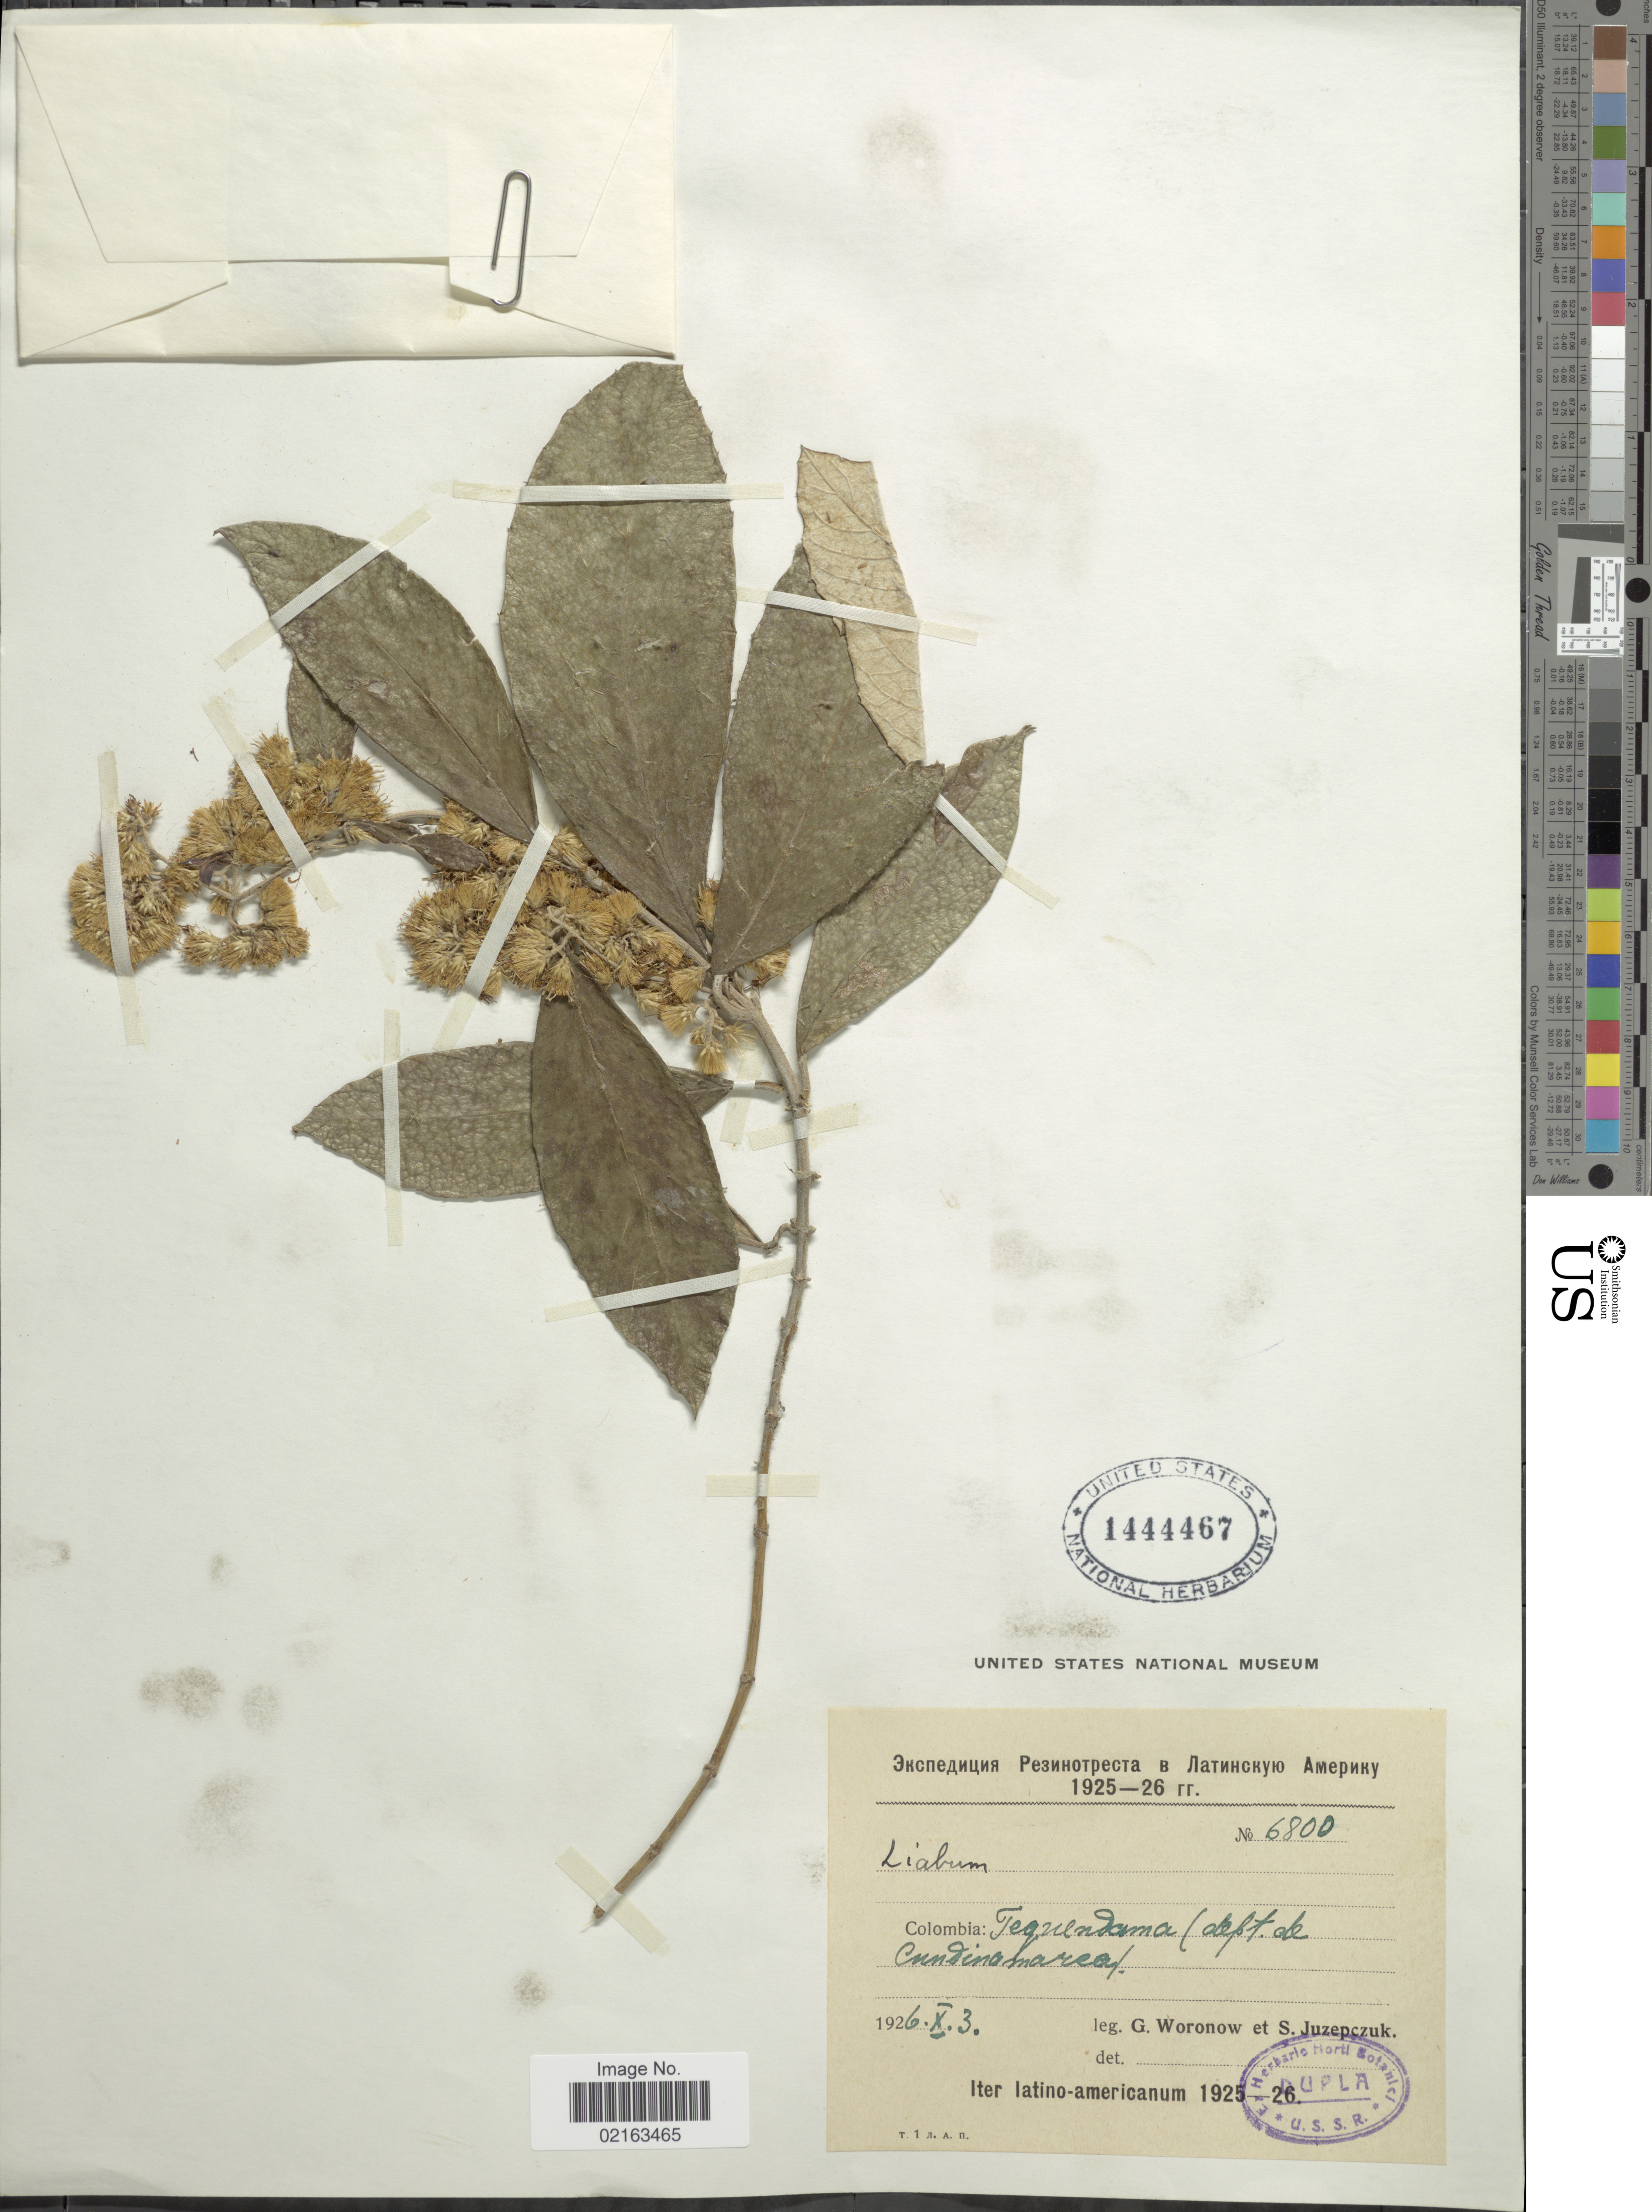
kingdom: Plantae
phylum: Tracheophyta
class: Magnoliopsida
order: Asterales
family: Asteraceae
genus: Oligactis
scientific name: Oligactis volubilis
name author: (Kunth) Cass.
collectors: G. Woronow & S. V. Juzepczuk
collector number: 6800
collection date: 1926-10-03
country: Colombia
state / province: Cundinamarca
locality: Colombia: Tequendama (dept. de Cundinamarca)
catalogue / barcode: US 1444467